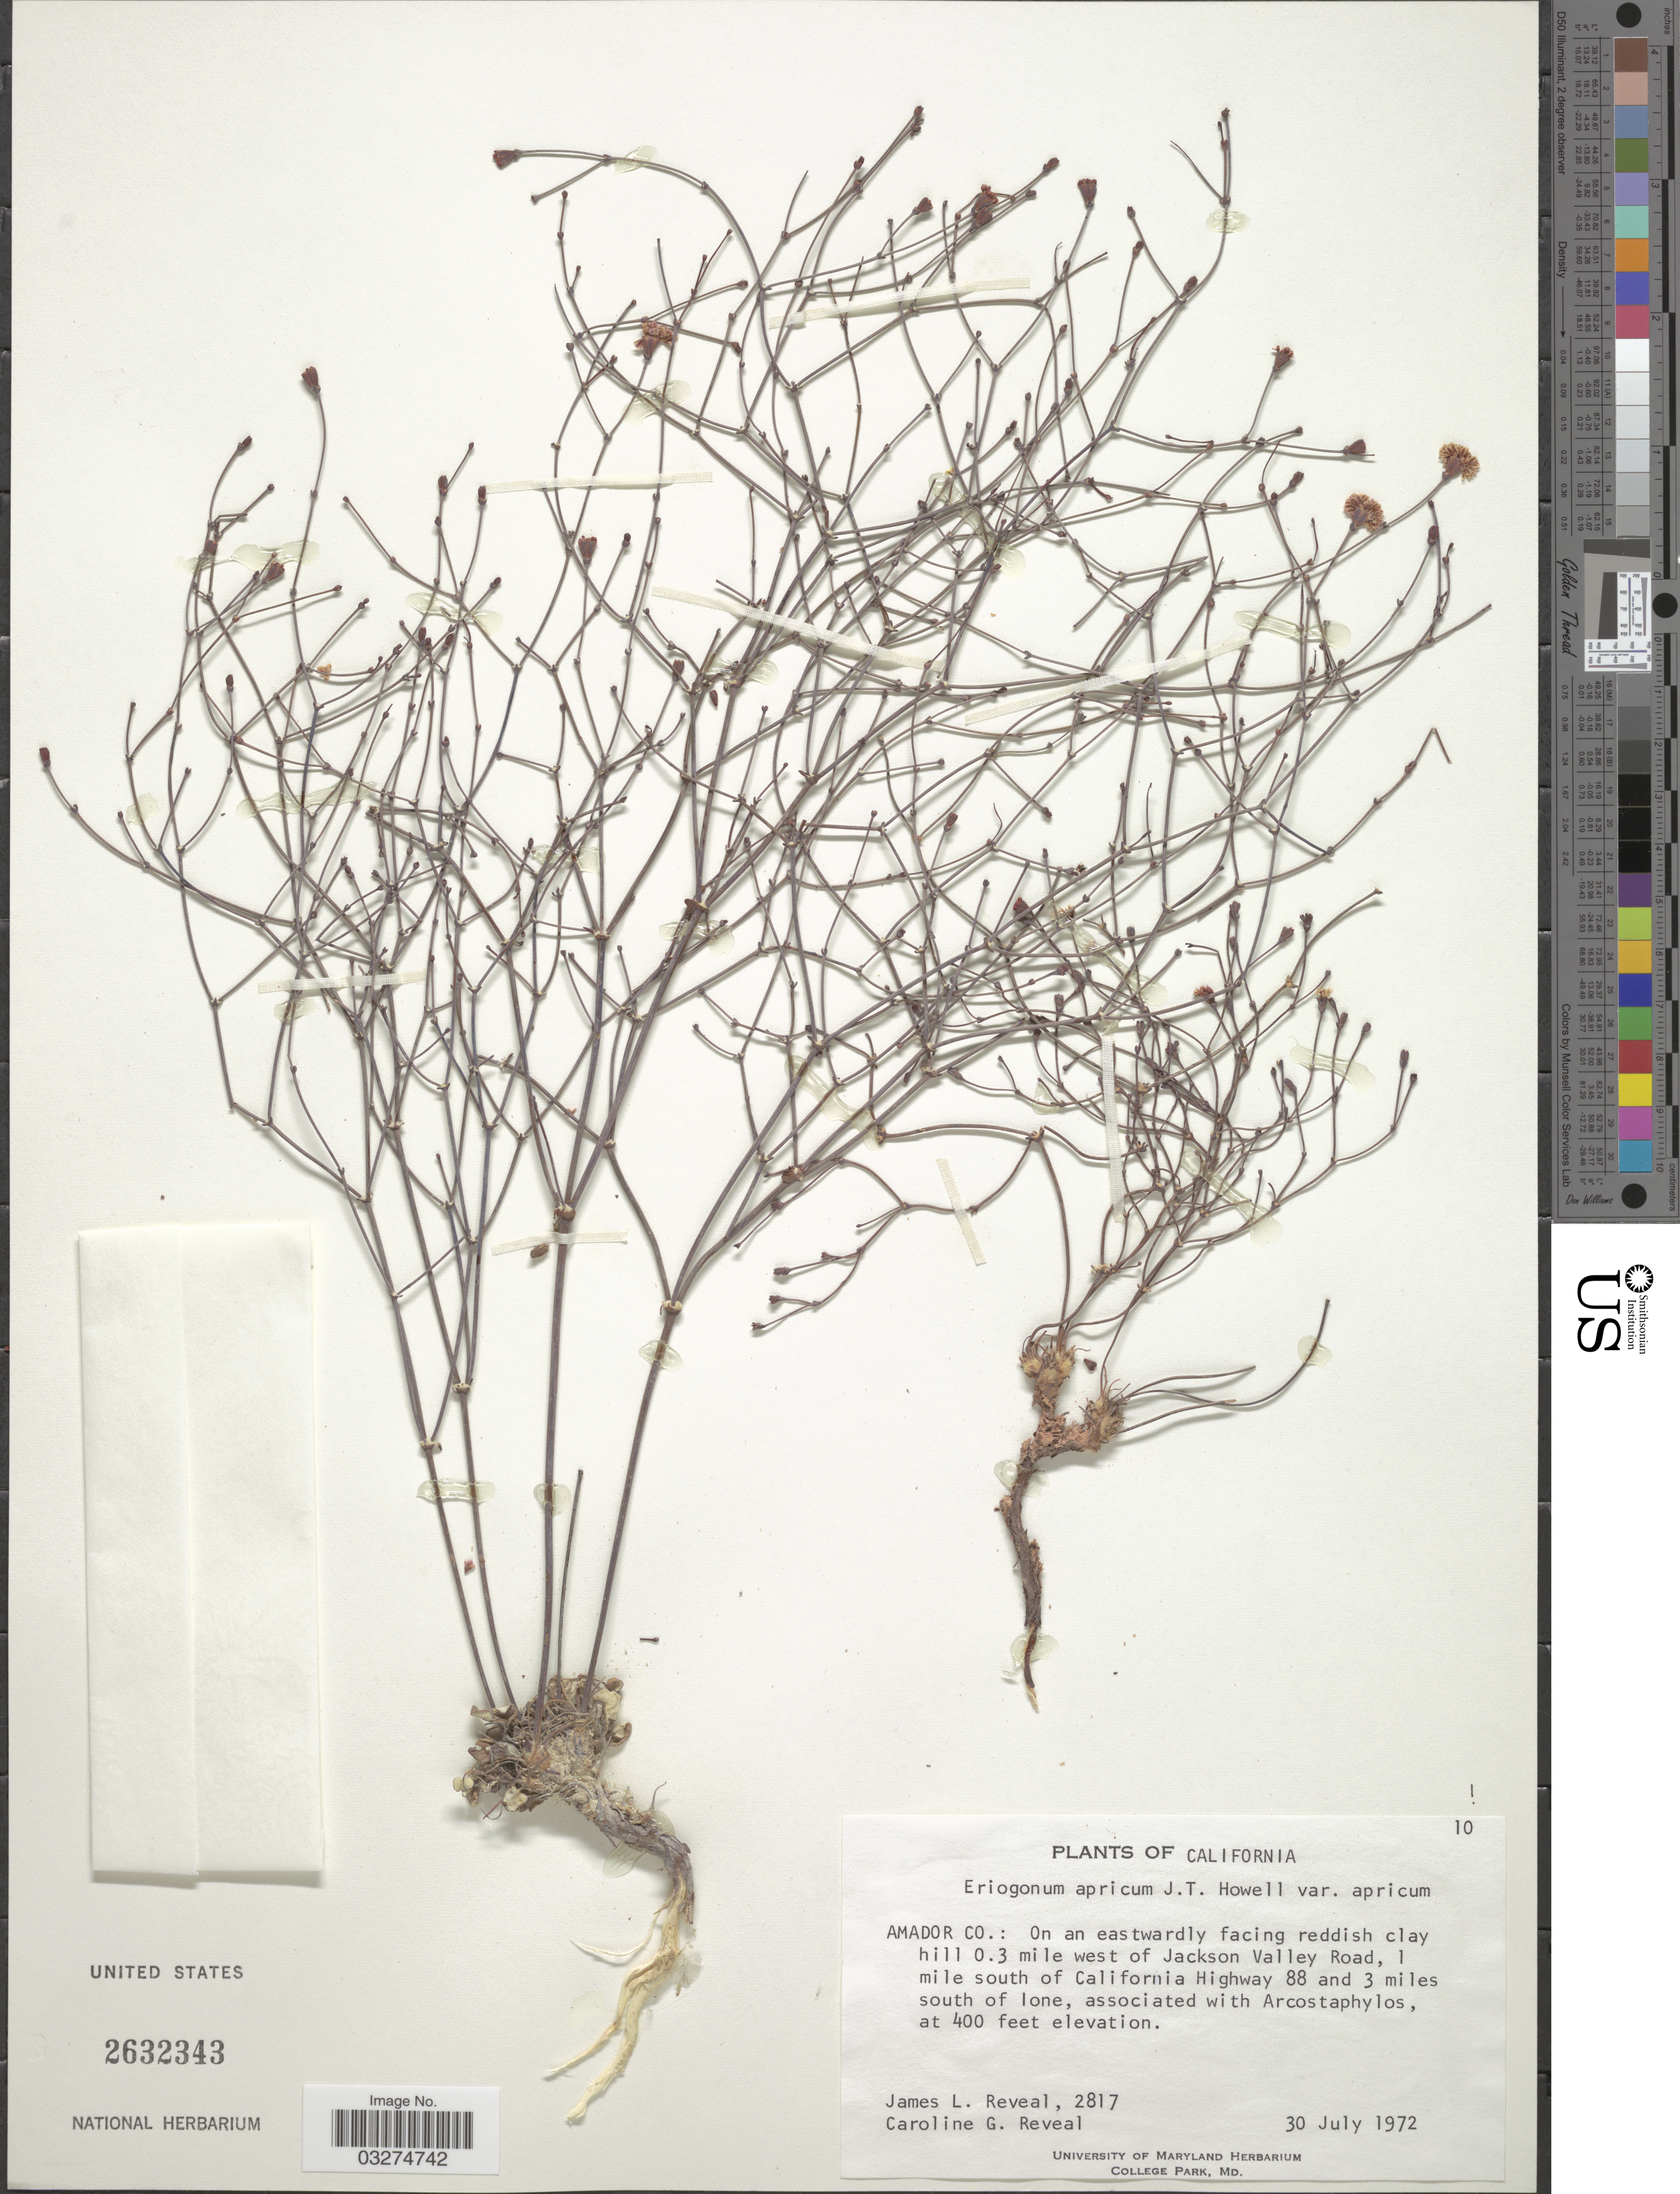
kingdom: Plantae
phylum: Tracheophyta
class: Magnoliopsida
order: Caryophyllales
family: Polygonaceae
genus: Eriogonum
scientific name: Eriogonum apricum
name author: J.T. Howell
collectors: J. L. Reveal & C. G. Reveal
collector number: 2817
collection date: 1972-07-30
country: United States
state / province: California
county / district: Amador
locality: Amador Co.: On an eastwardly facing reddish clay hill 0.3 mile west of Jackson Valley Road, 1 mile south of California Highway 88 and 3 miles south of lone.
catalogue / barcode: US 2632343